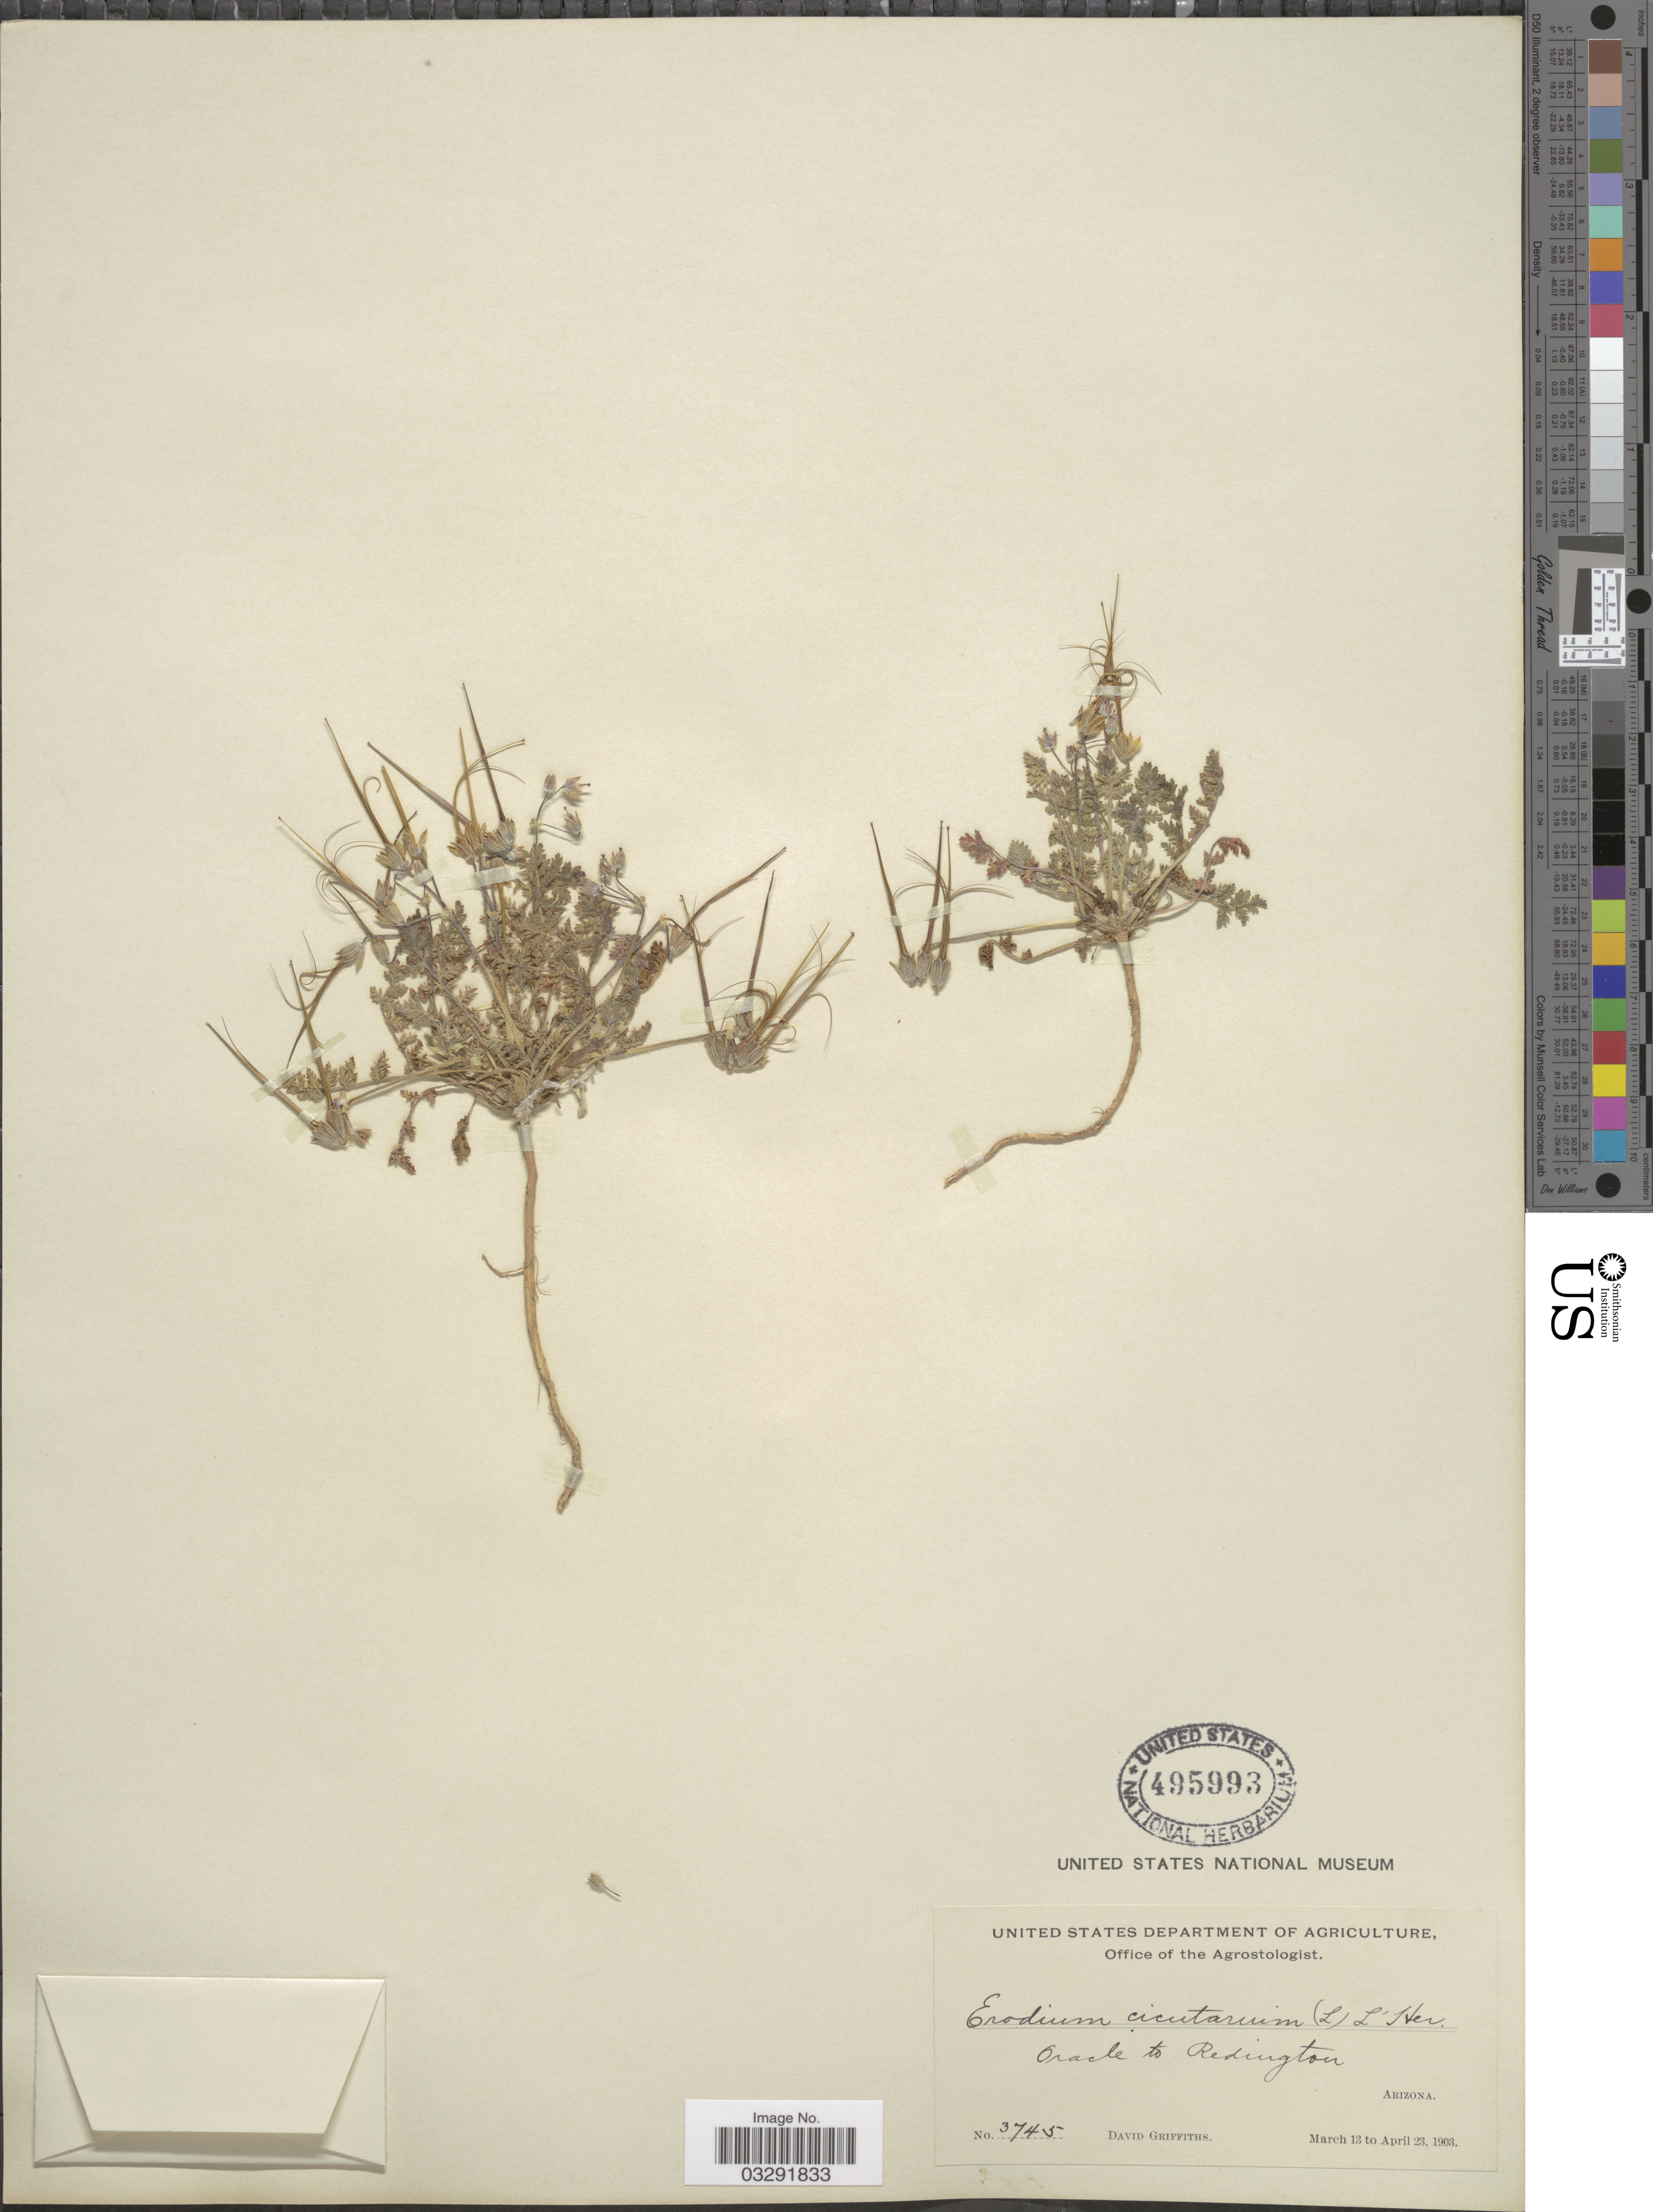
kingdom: Plantae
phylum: Tracheophyta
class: Magnoliopsida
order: Geraniales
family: Geraniaceae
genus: Erodium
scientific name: Erodium cicutarium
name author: (L.) L'Hér.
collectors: D. Griffiths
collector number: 3745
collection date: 1903-03-13/1903-04-23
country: United States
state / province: Arizona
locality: Oracle to Redington.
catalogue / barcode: US 495993